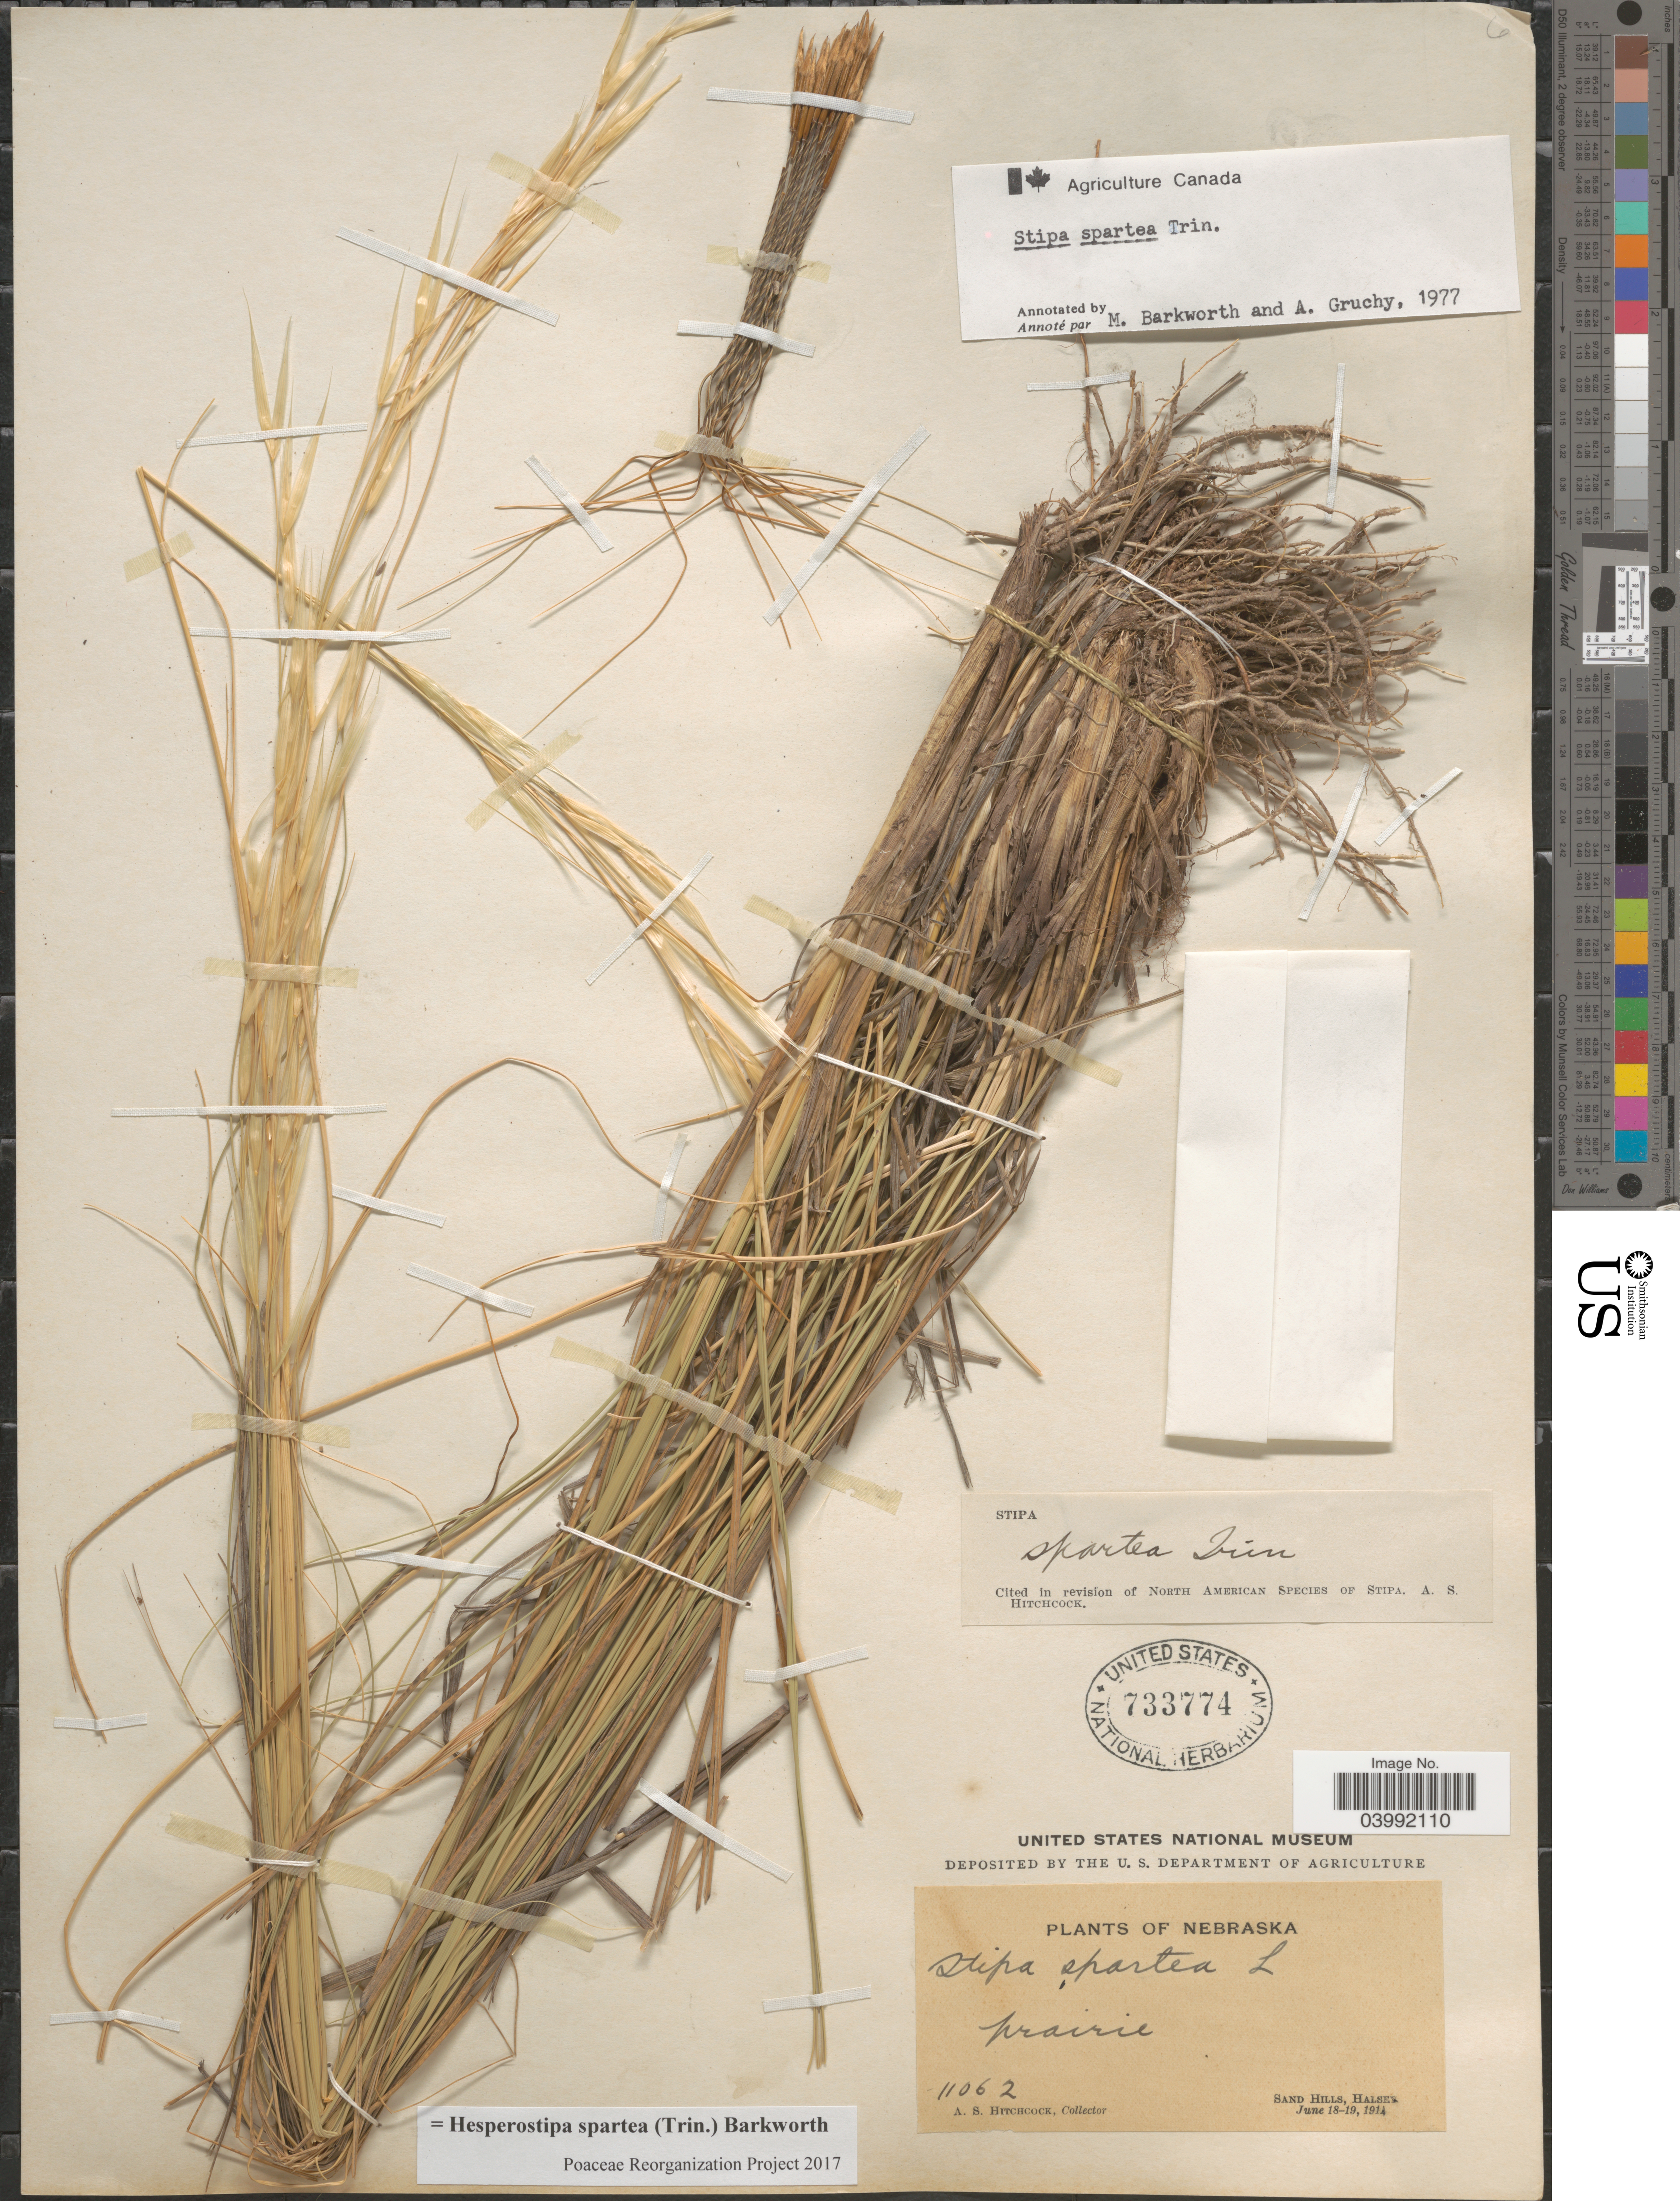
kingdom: Plantae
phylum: Tracheophyta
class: Liliopsida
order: Poales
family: Poaceae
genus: Hesperostipa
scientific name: Hesperostipa spartea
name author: (Trin.) Barkworth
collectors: A. S. Hitchcock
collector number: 11062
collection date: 1914-06-18/1914-06-19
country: United States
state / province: Nebraska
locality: Sand Hills, Halsey.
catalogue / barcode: US 733774